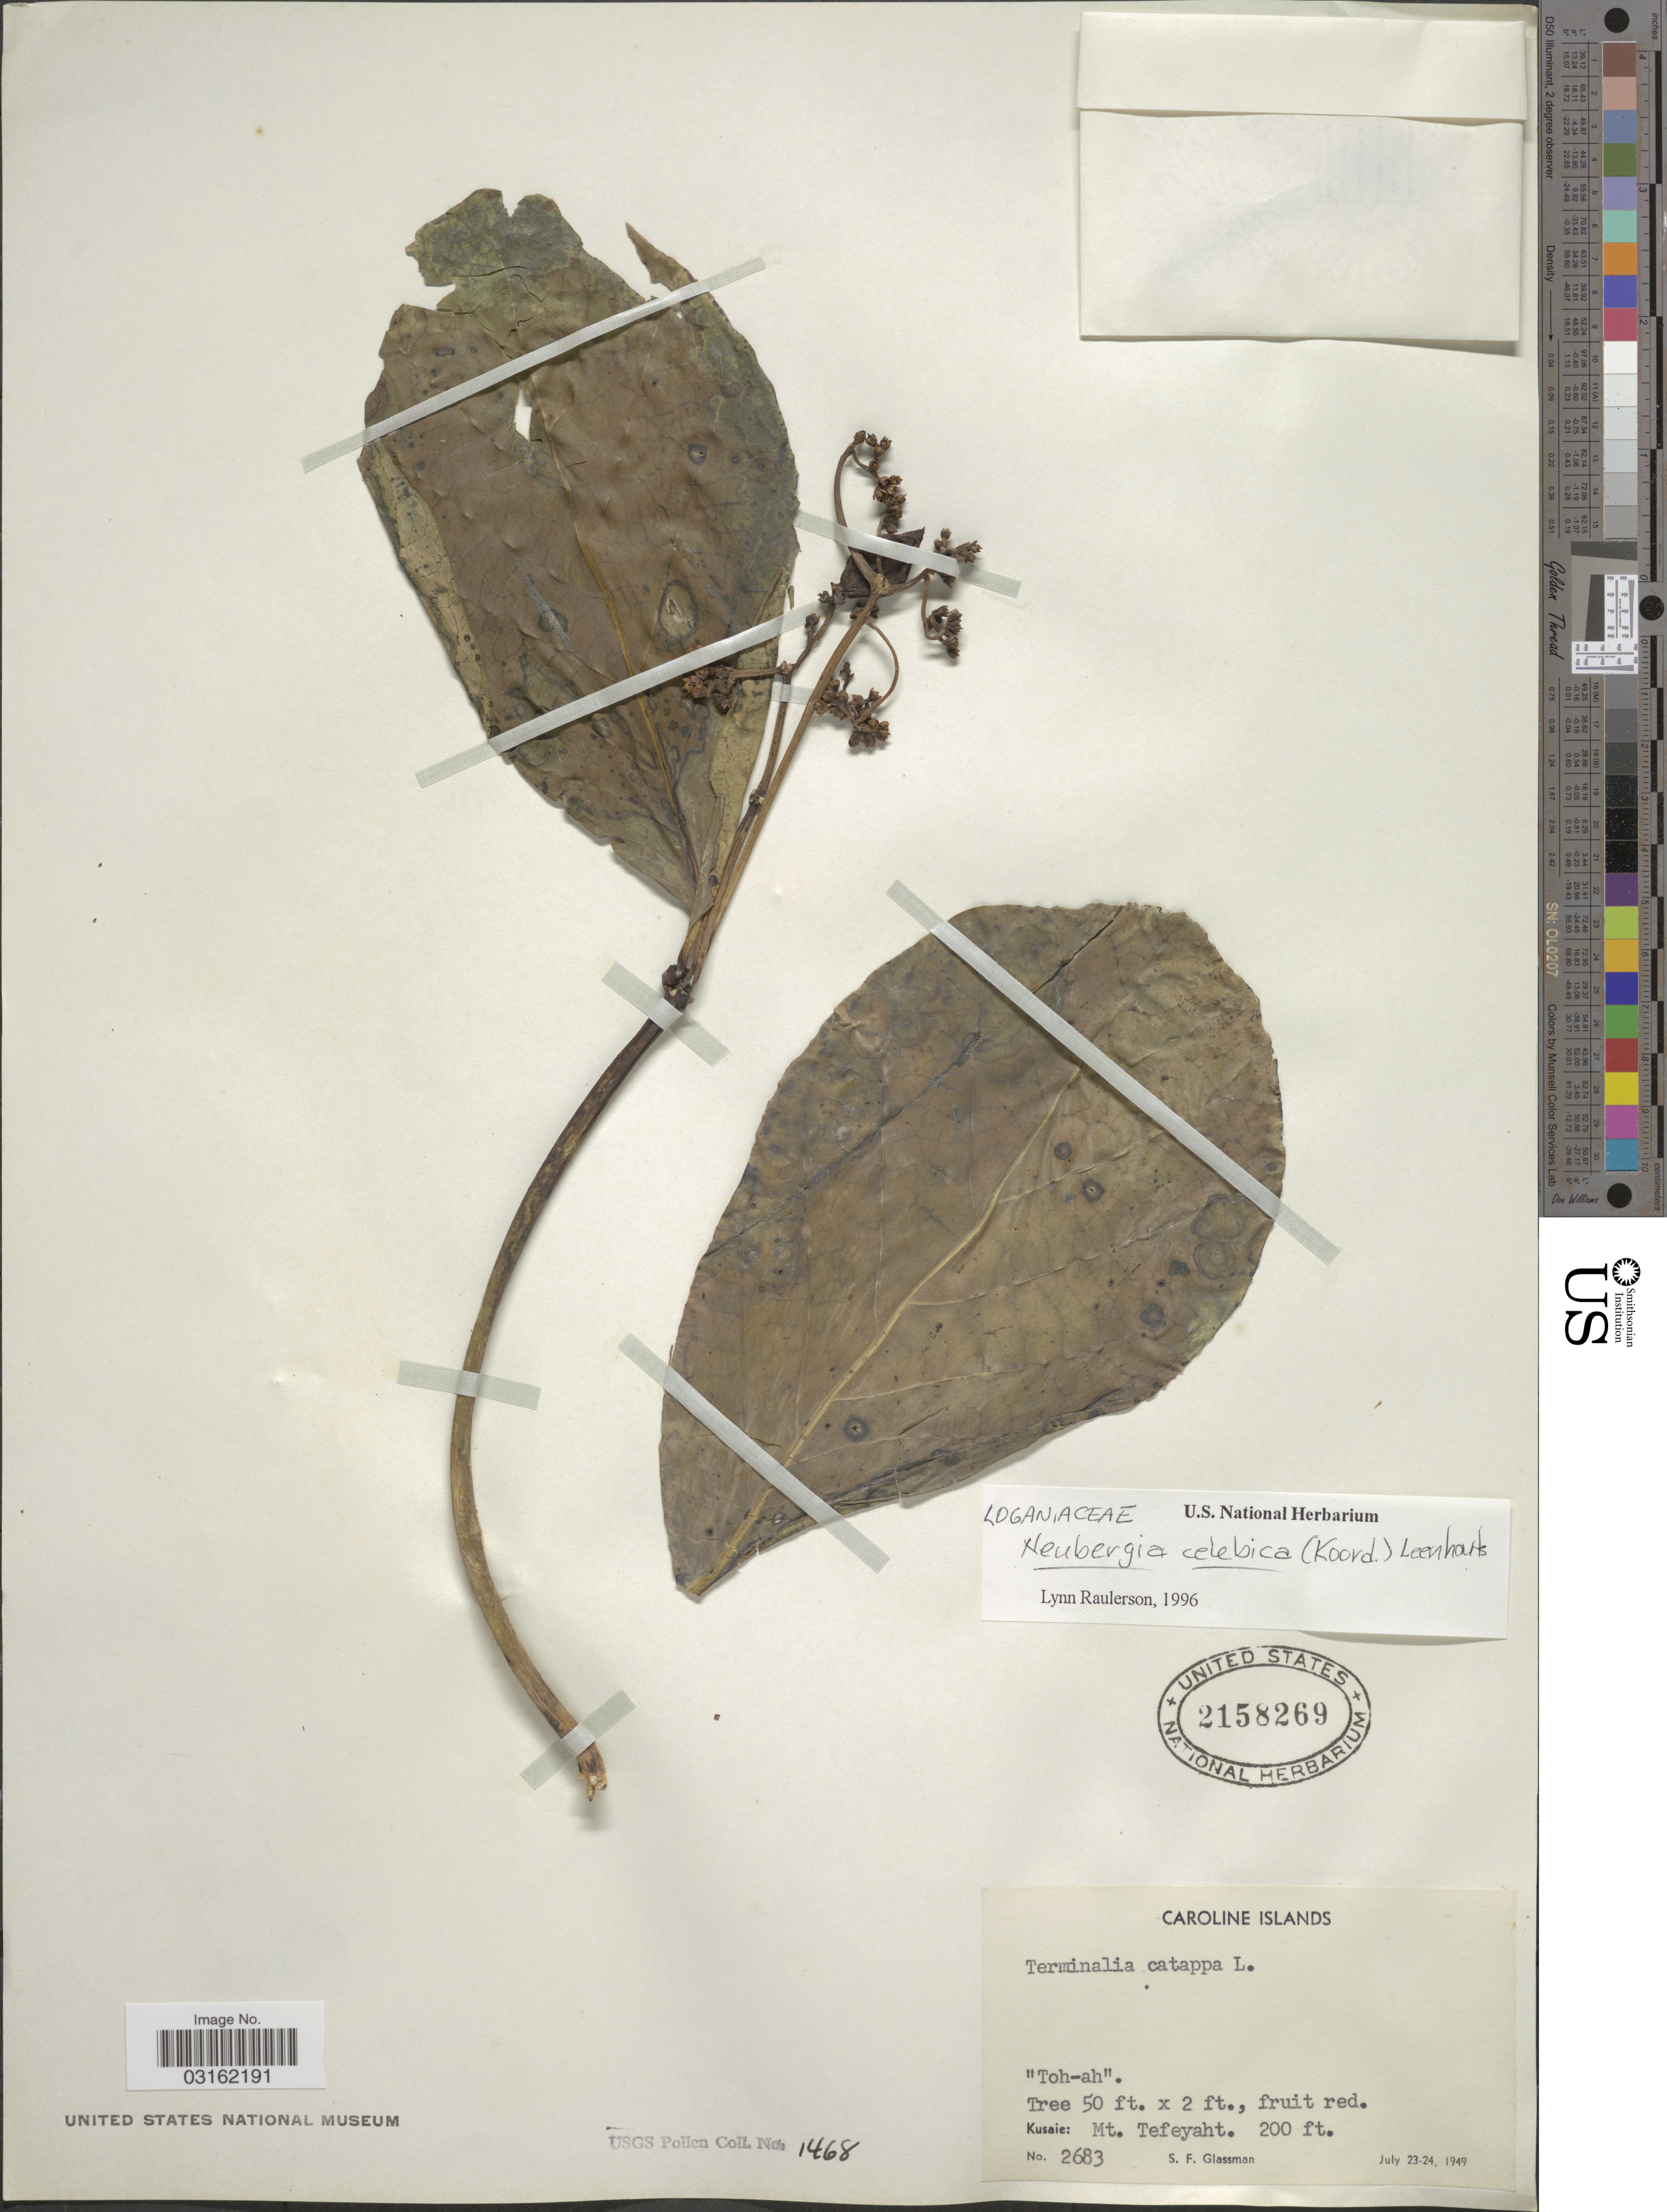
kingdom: Plantae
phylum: Tracheophyta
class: Magnoliopsida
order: Gentianales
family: Loganiaceae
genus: Neuburgia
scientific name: Neuburgia celebica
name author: (Koord.) Leenh.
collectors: S. F. Glassman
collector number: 2683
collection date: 1949-07-23/1949-07-24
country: Micronesia, Federated States of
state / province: Kosrae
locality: Caroline Islands, Kusaie: Mt. Tefeyaht.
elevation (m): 61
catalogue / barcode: US 2158269